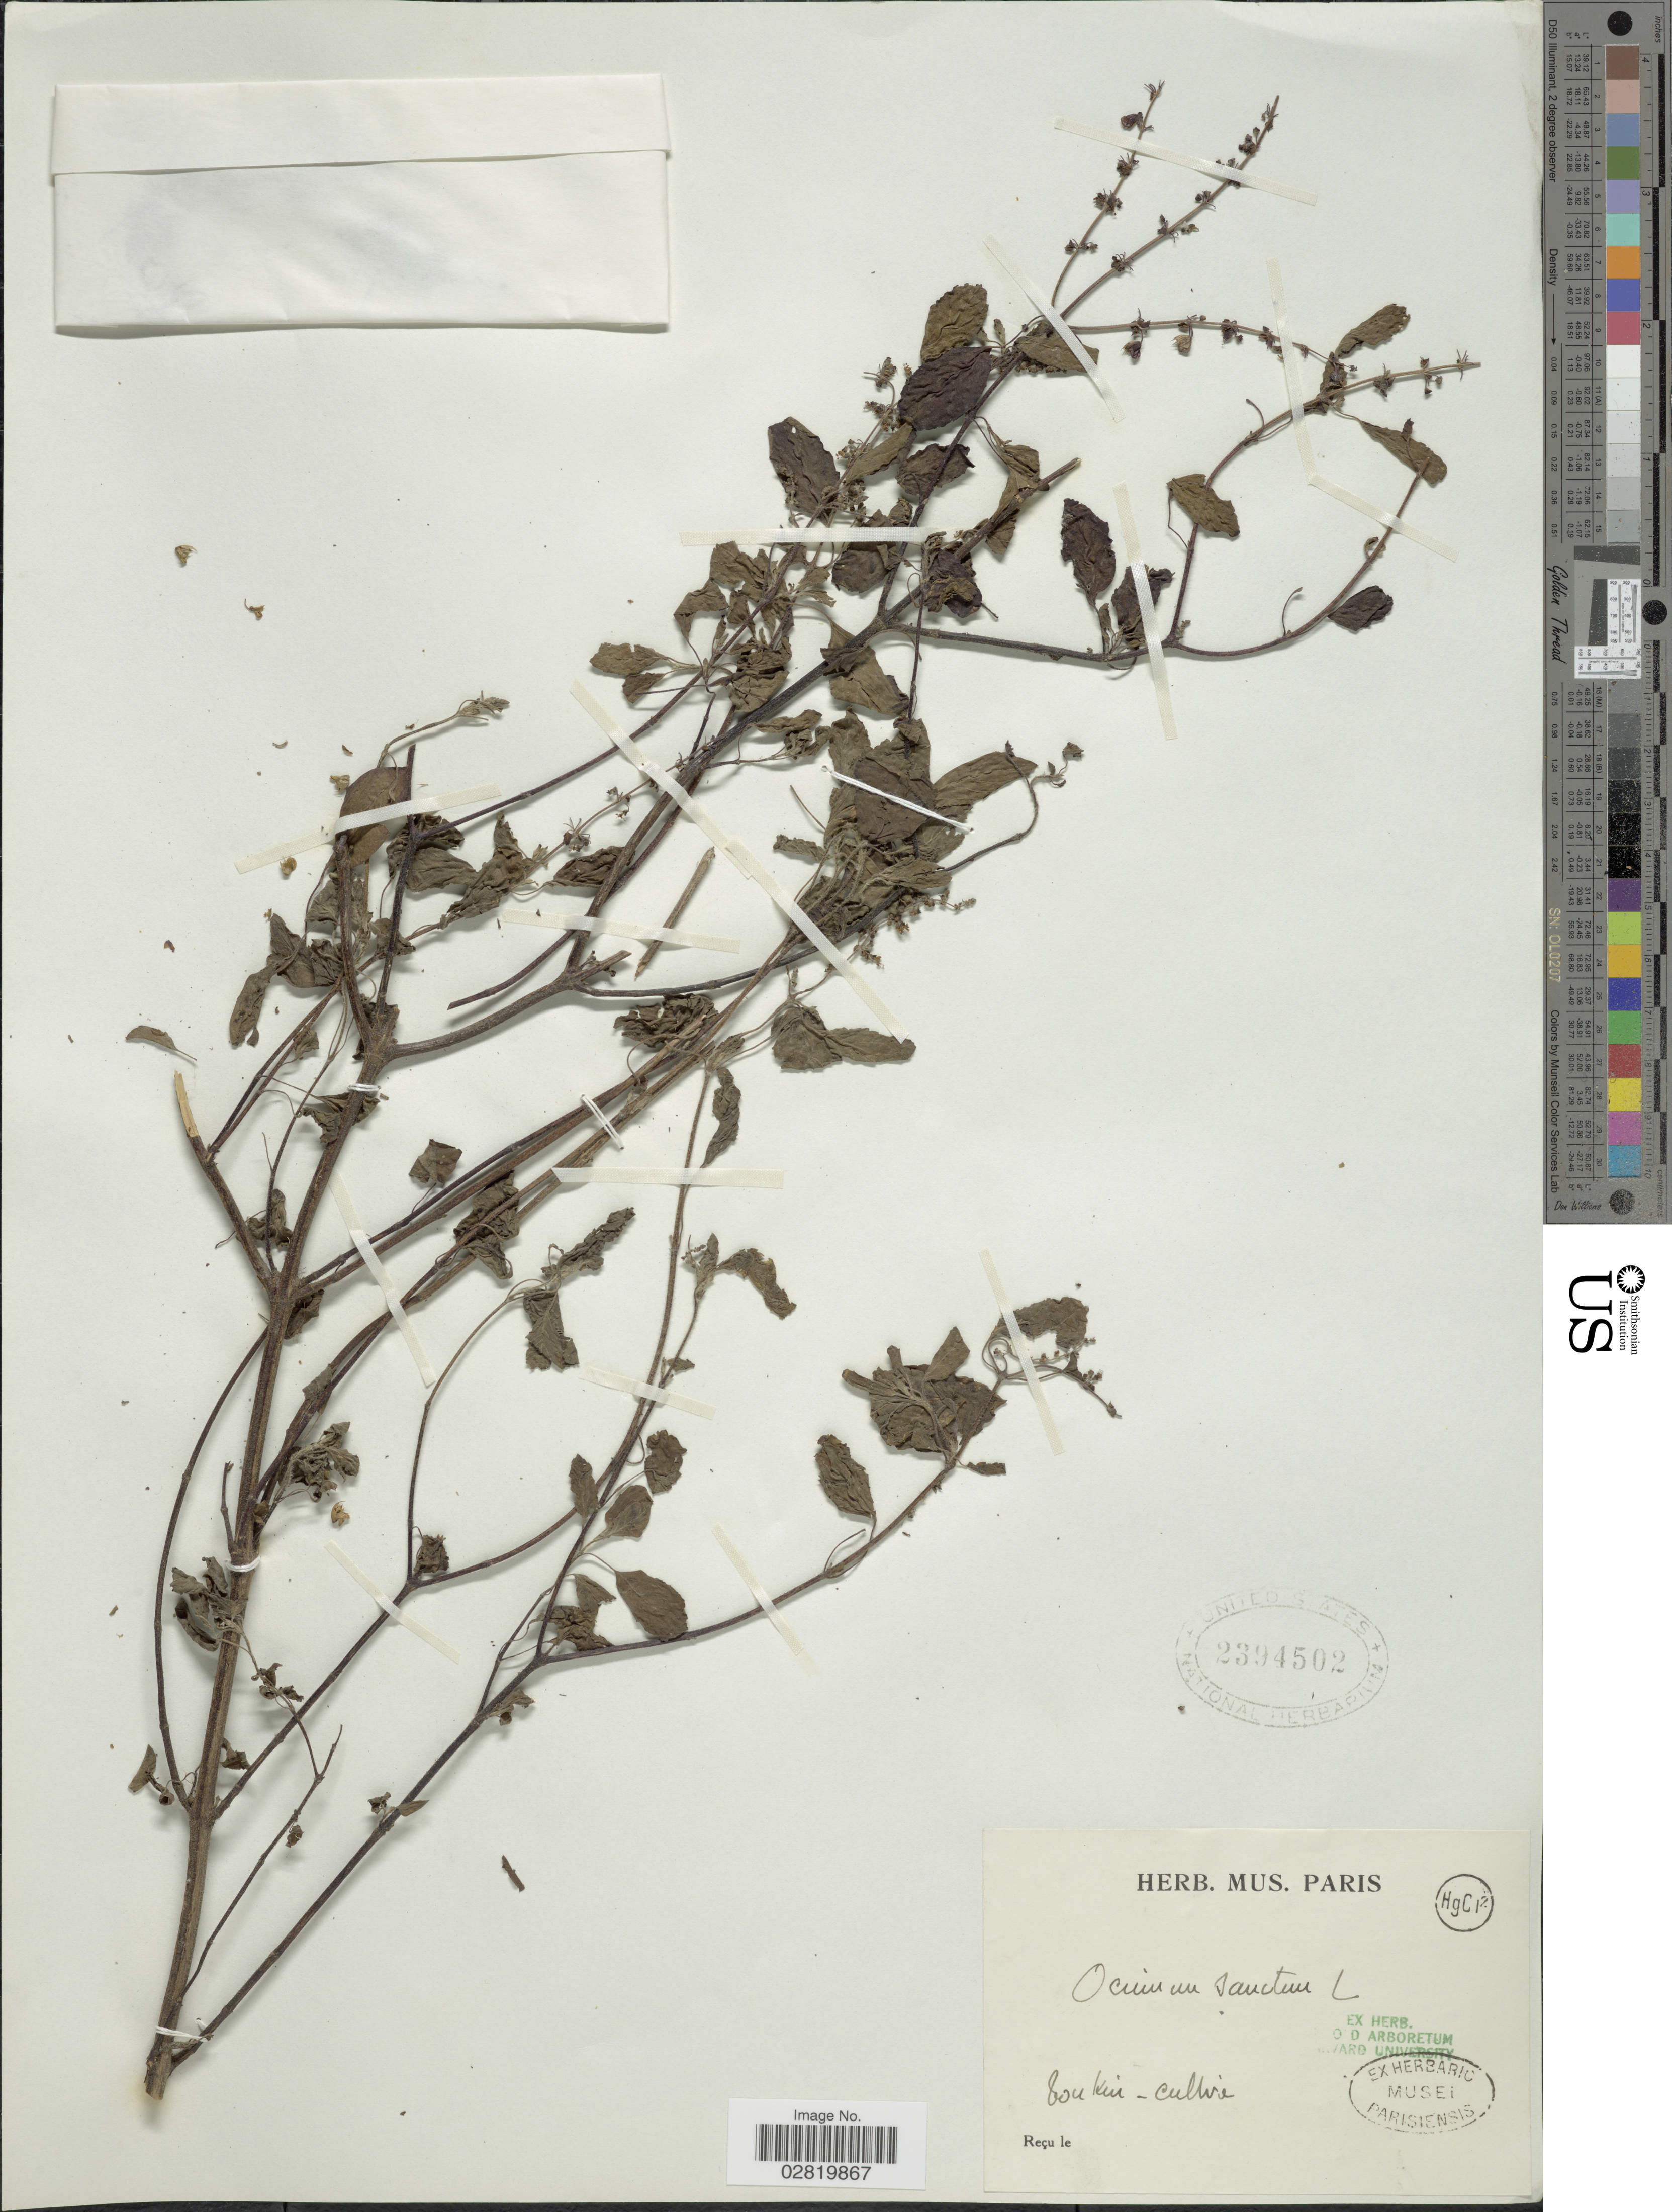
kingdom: Plantae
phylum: Tracheophyta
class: Magnoliopsida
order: Lamiales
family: Lamiaceae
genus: Ocimum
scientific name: Ocimum sanctum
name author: L.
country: Vietnam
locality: Tonkin.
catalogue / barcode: US 2394502